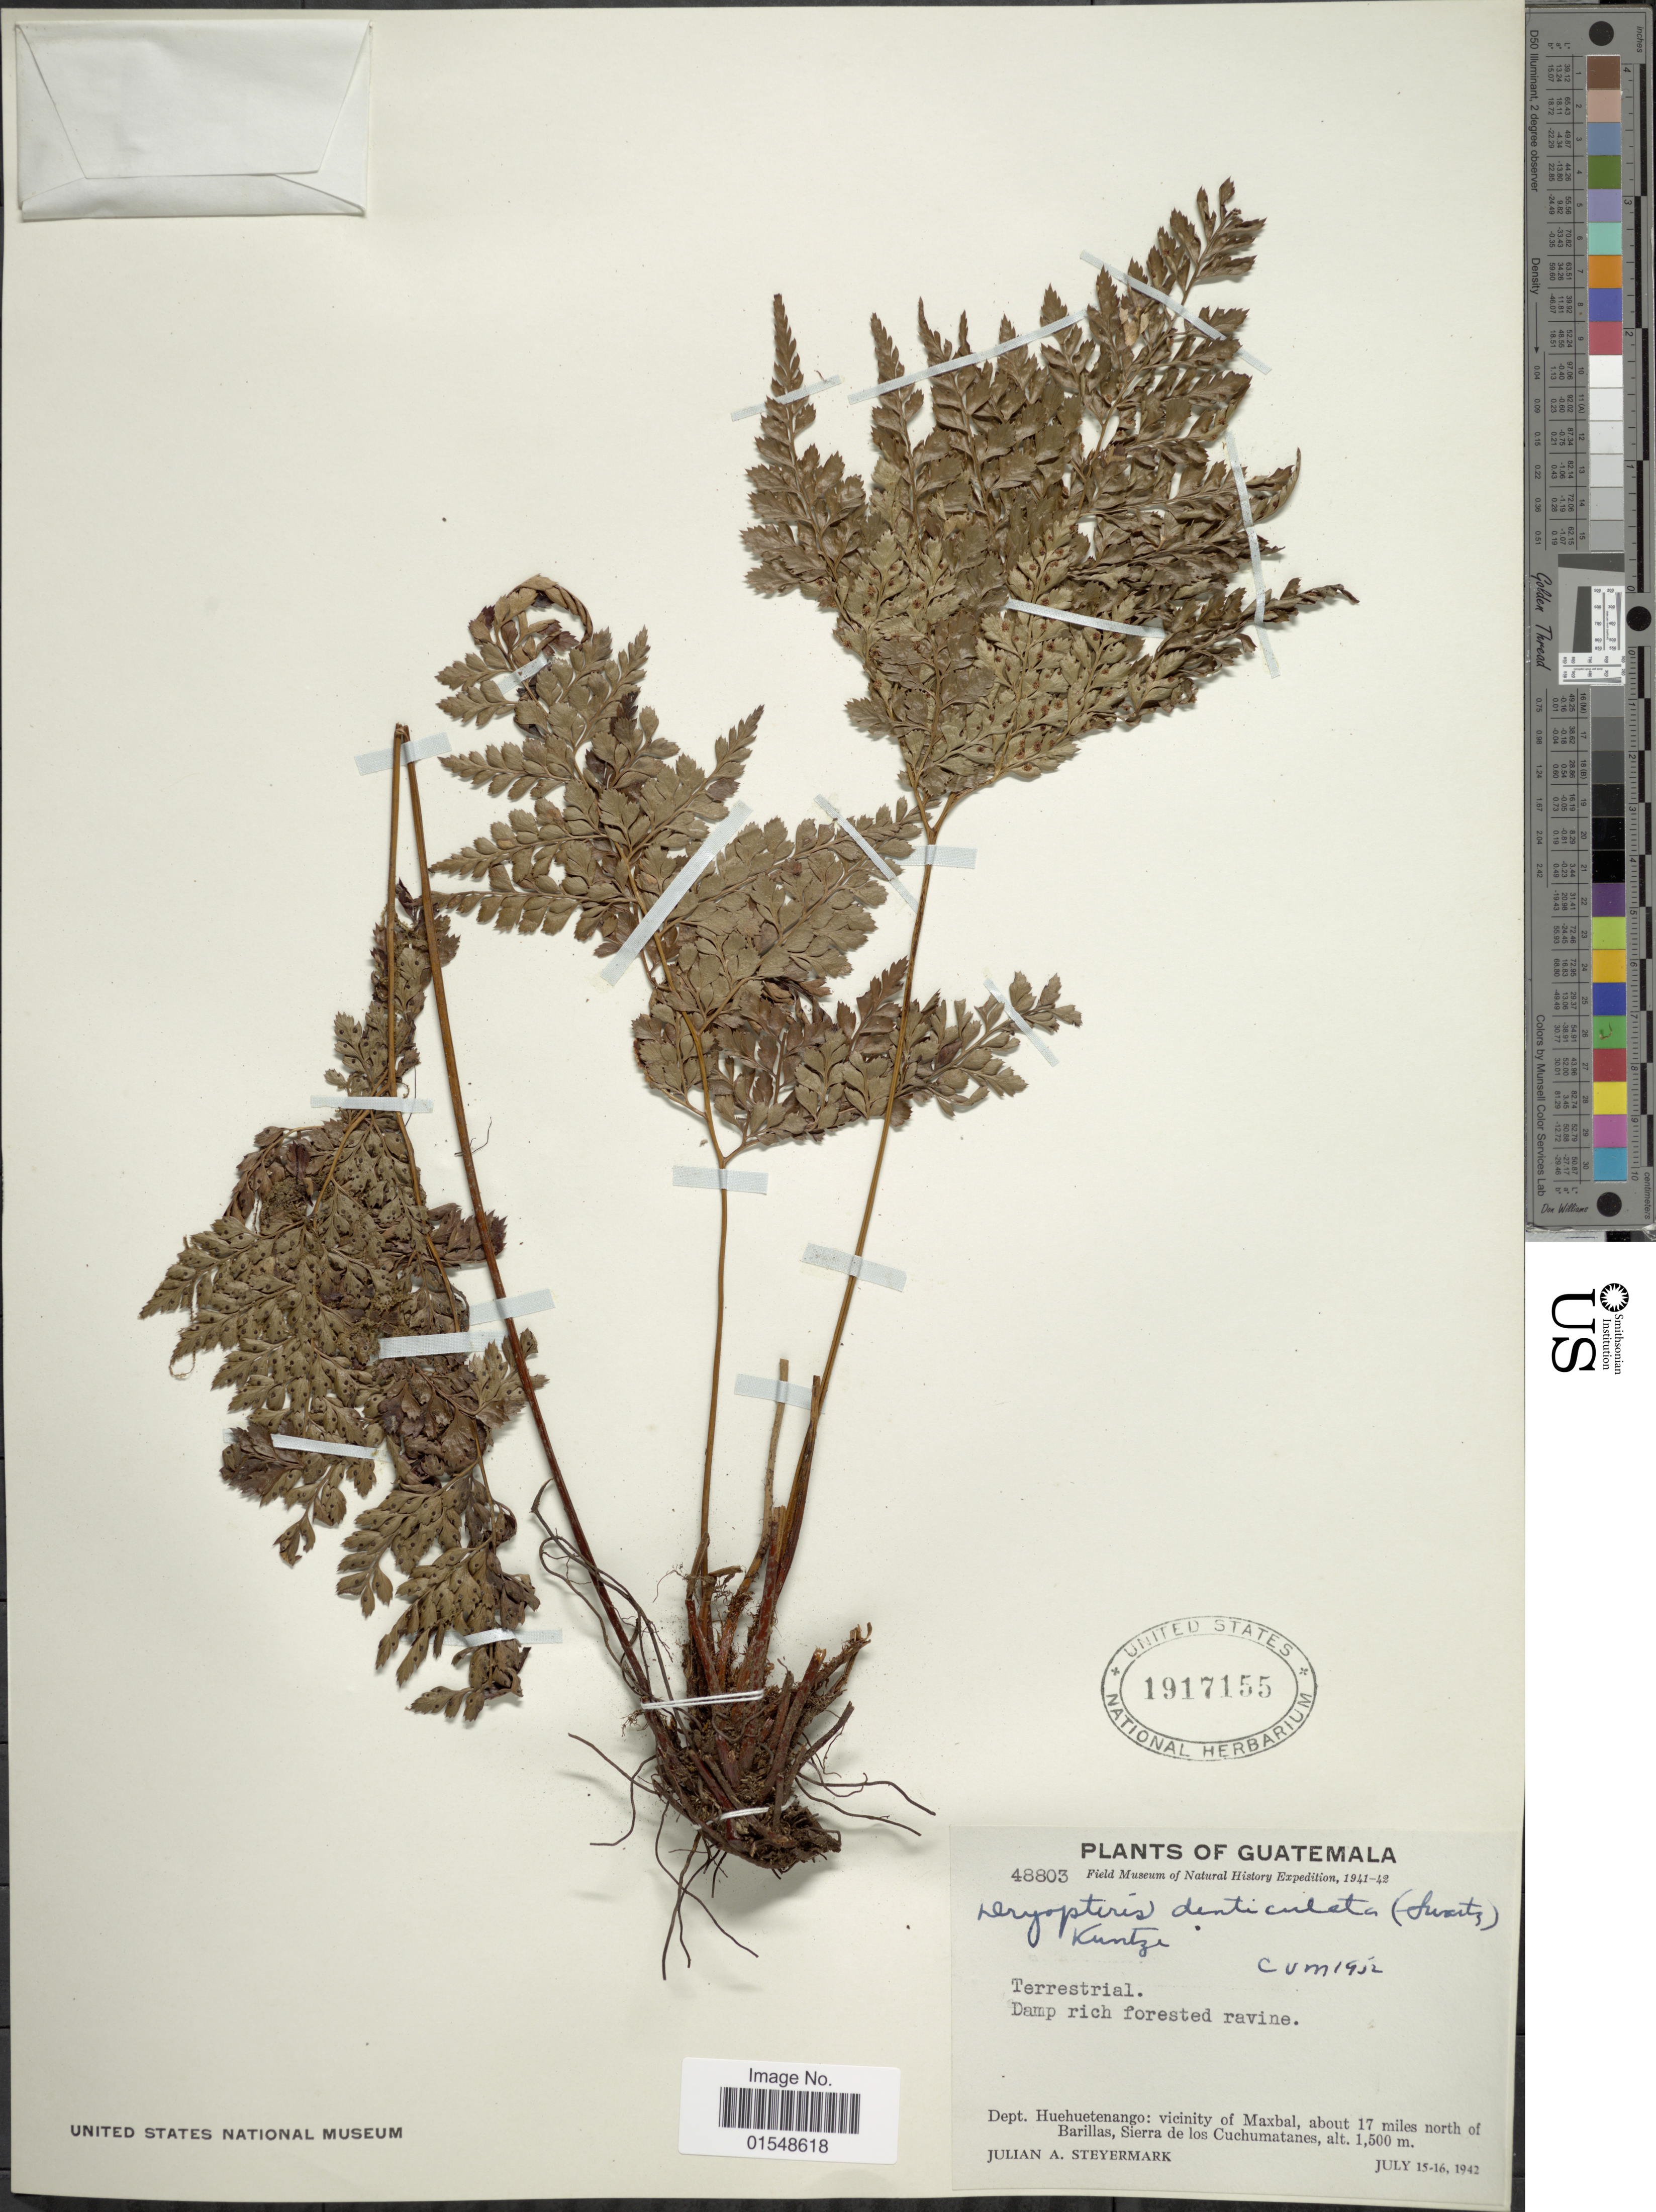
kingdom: Plantae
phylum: Tracheophyta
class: Polypodiopsida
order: Polypodiales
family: Dryopteridaceae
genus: Arachniodes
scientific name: Arachniodes denticulata var. jucunda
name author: (Fée) Lellinger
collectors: J. Steyermark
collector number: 48803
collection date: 1942-07-15/1942-07-16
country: Guatemala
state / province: Huehuetenango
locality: Vicinity of Maxbal, about 17 miles north of Barillas, Sierra de los Cuchumatanes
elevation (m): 1500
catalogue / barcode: US 1917155